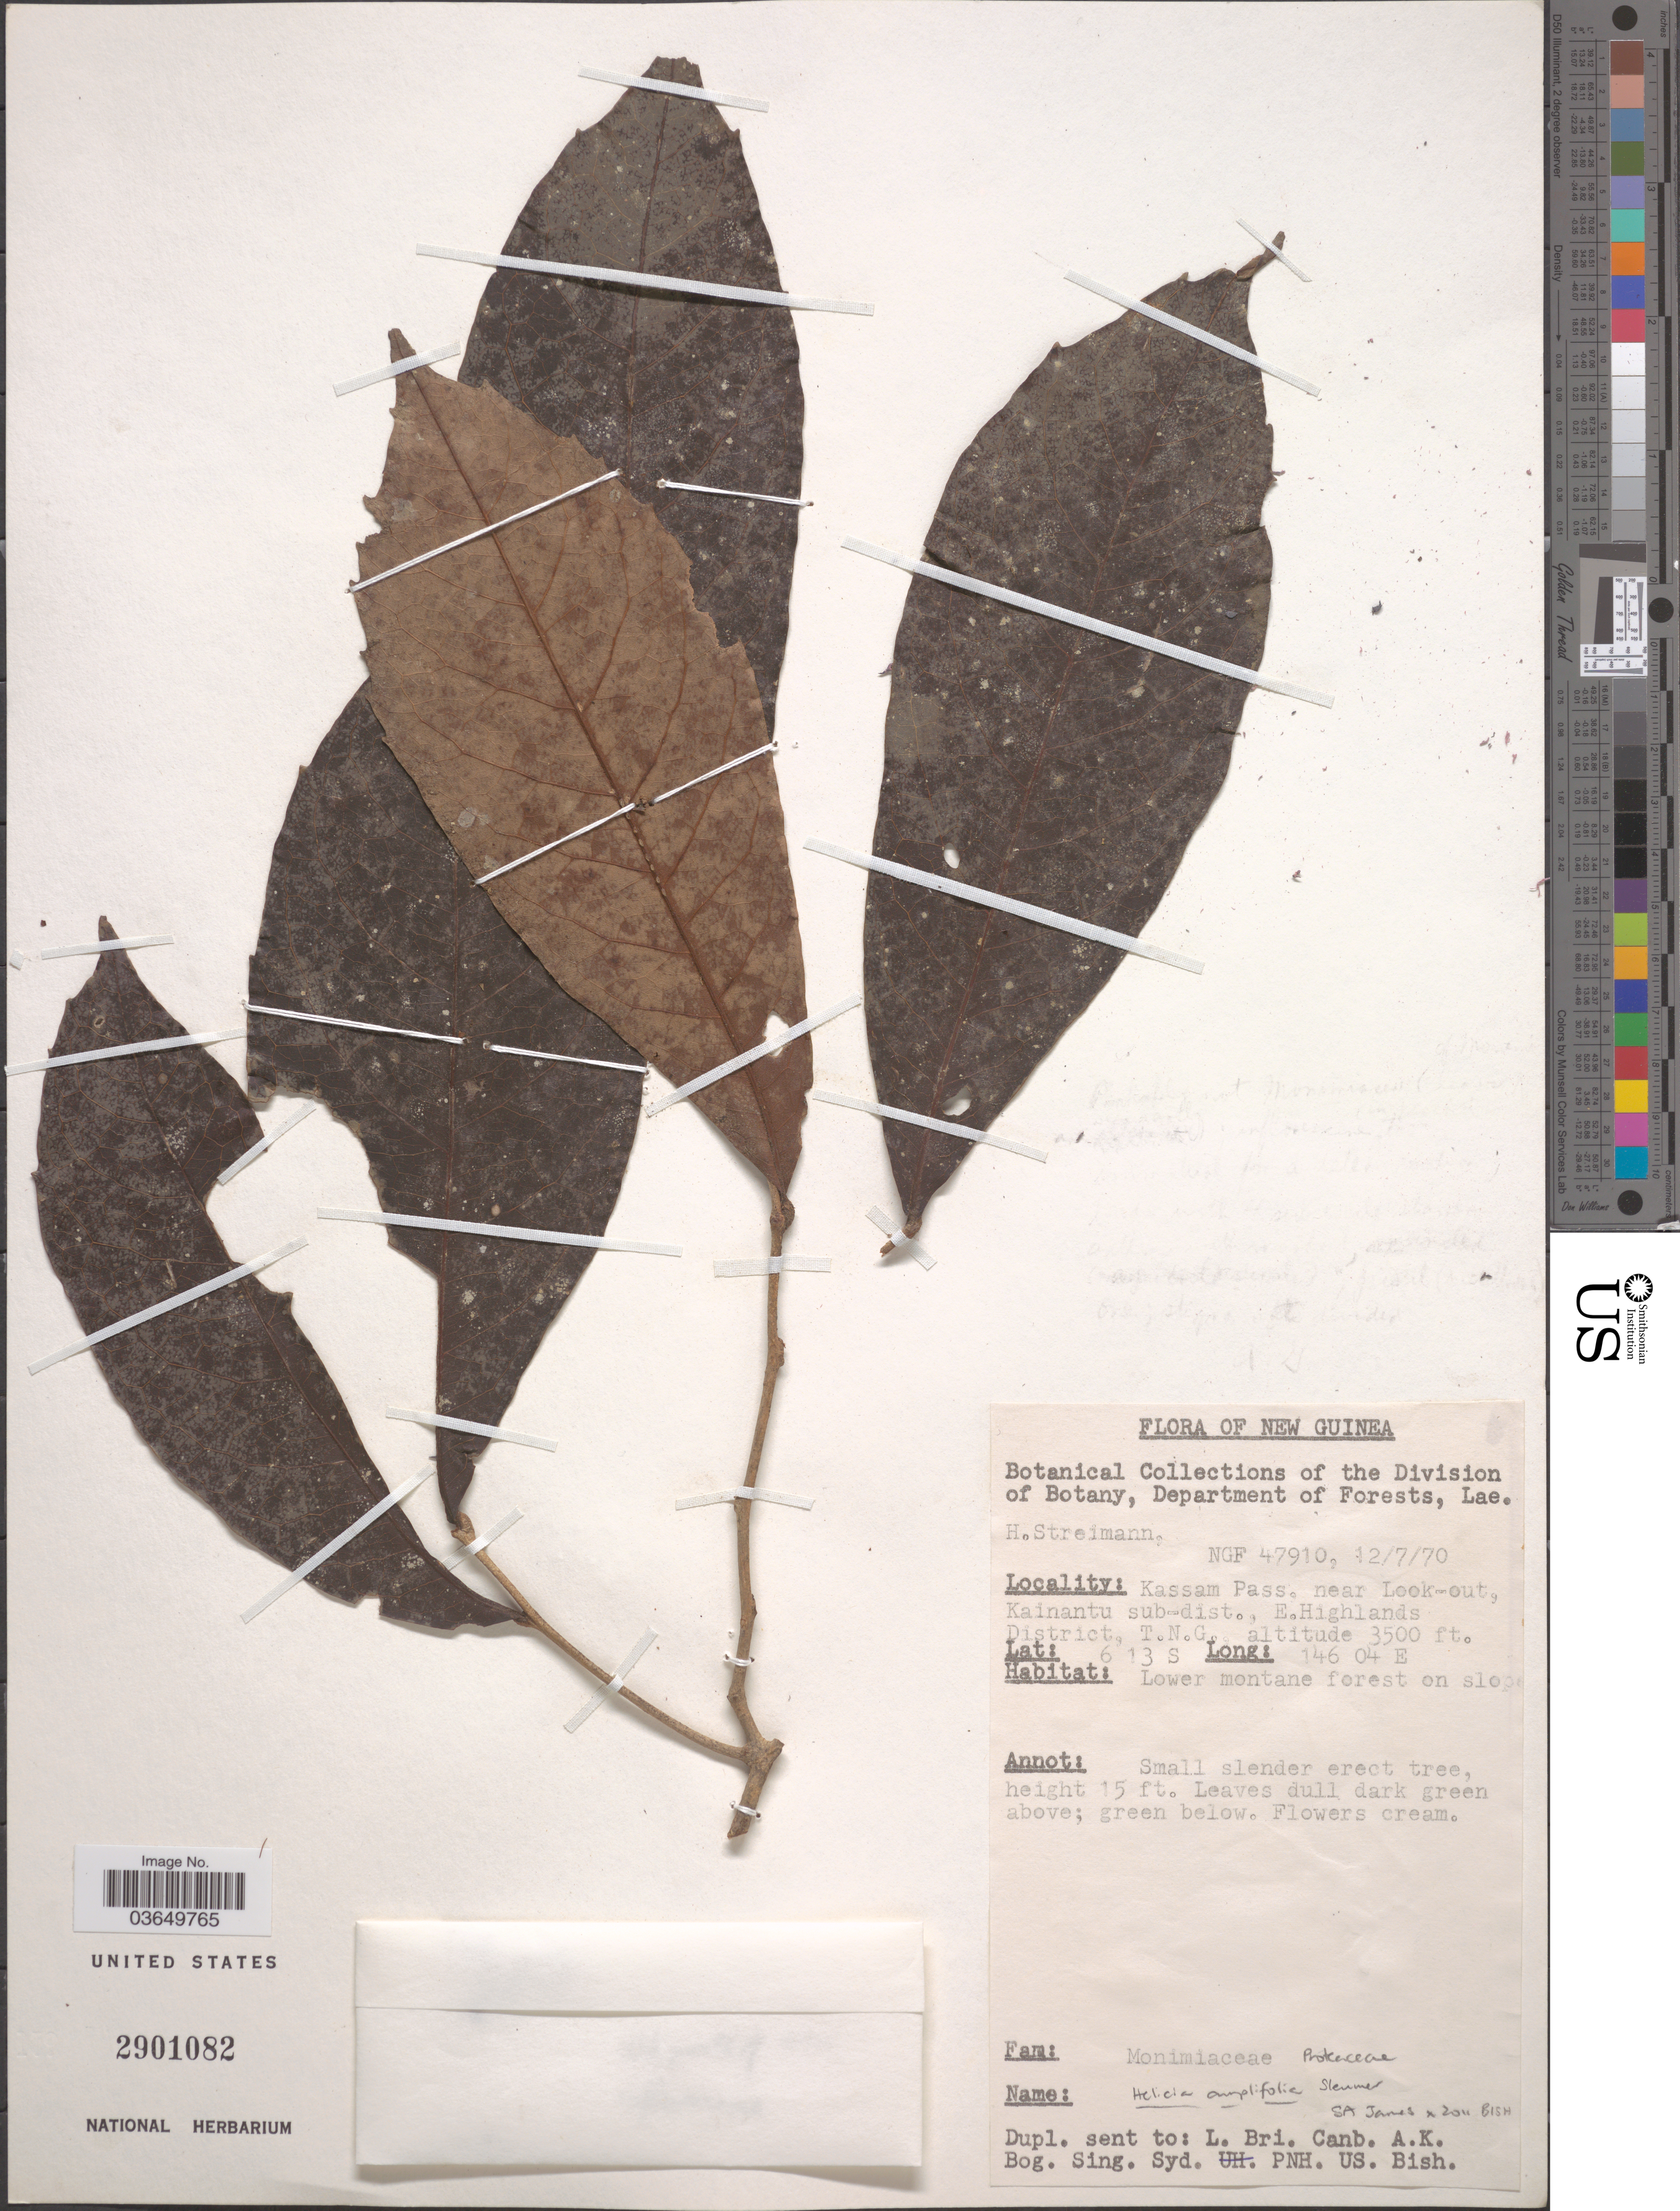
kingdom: Plantae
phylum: Tracheophyta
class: Magnoliopsida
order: Proteales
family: Proteaceae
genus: Helicia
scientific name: Helicia amplifolia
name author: Sleumer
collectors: H. Streimann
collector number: NGF 47910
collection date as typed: Transcribed d/m/y: 12/7/70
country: Papua New Guinea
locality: New Guinea. Kassam Pass, near Look-out, Kainantu sub-dist., E. Highlands District, T. N. G.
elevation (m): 1067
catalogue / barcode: US 2901082